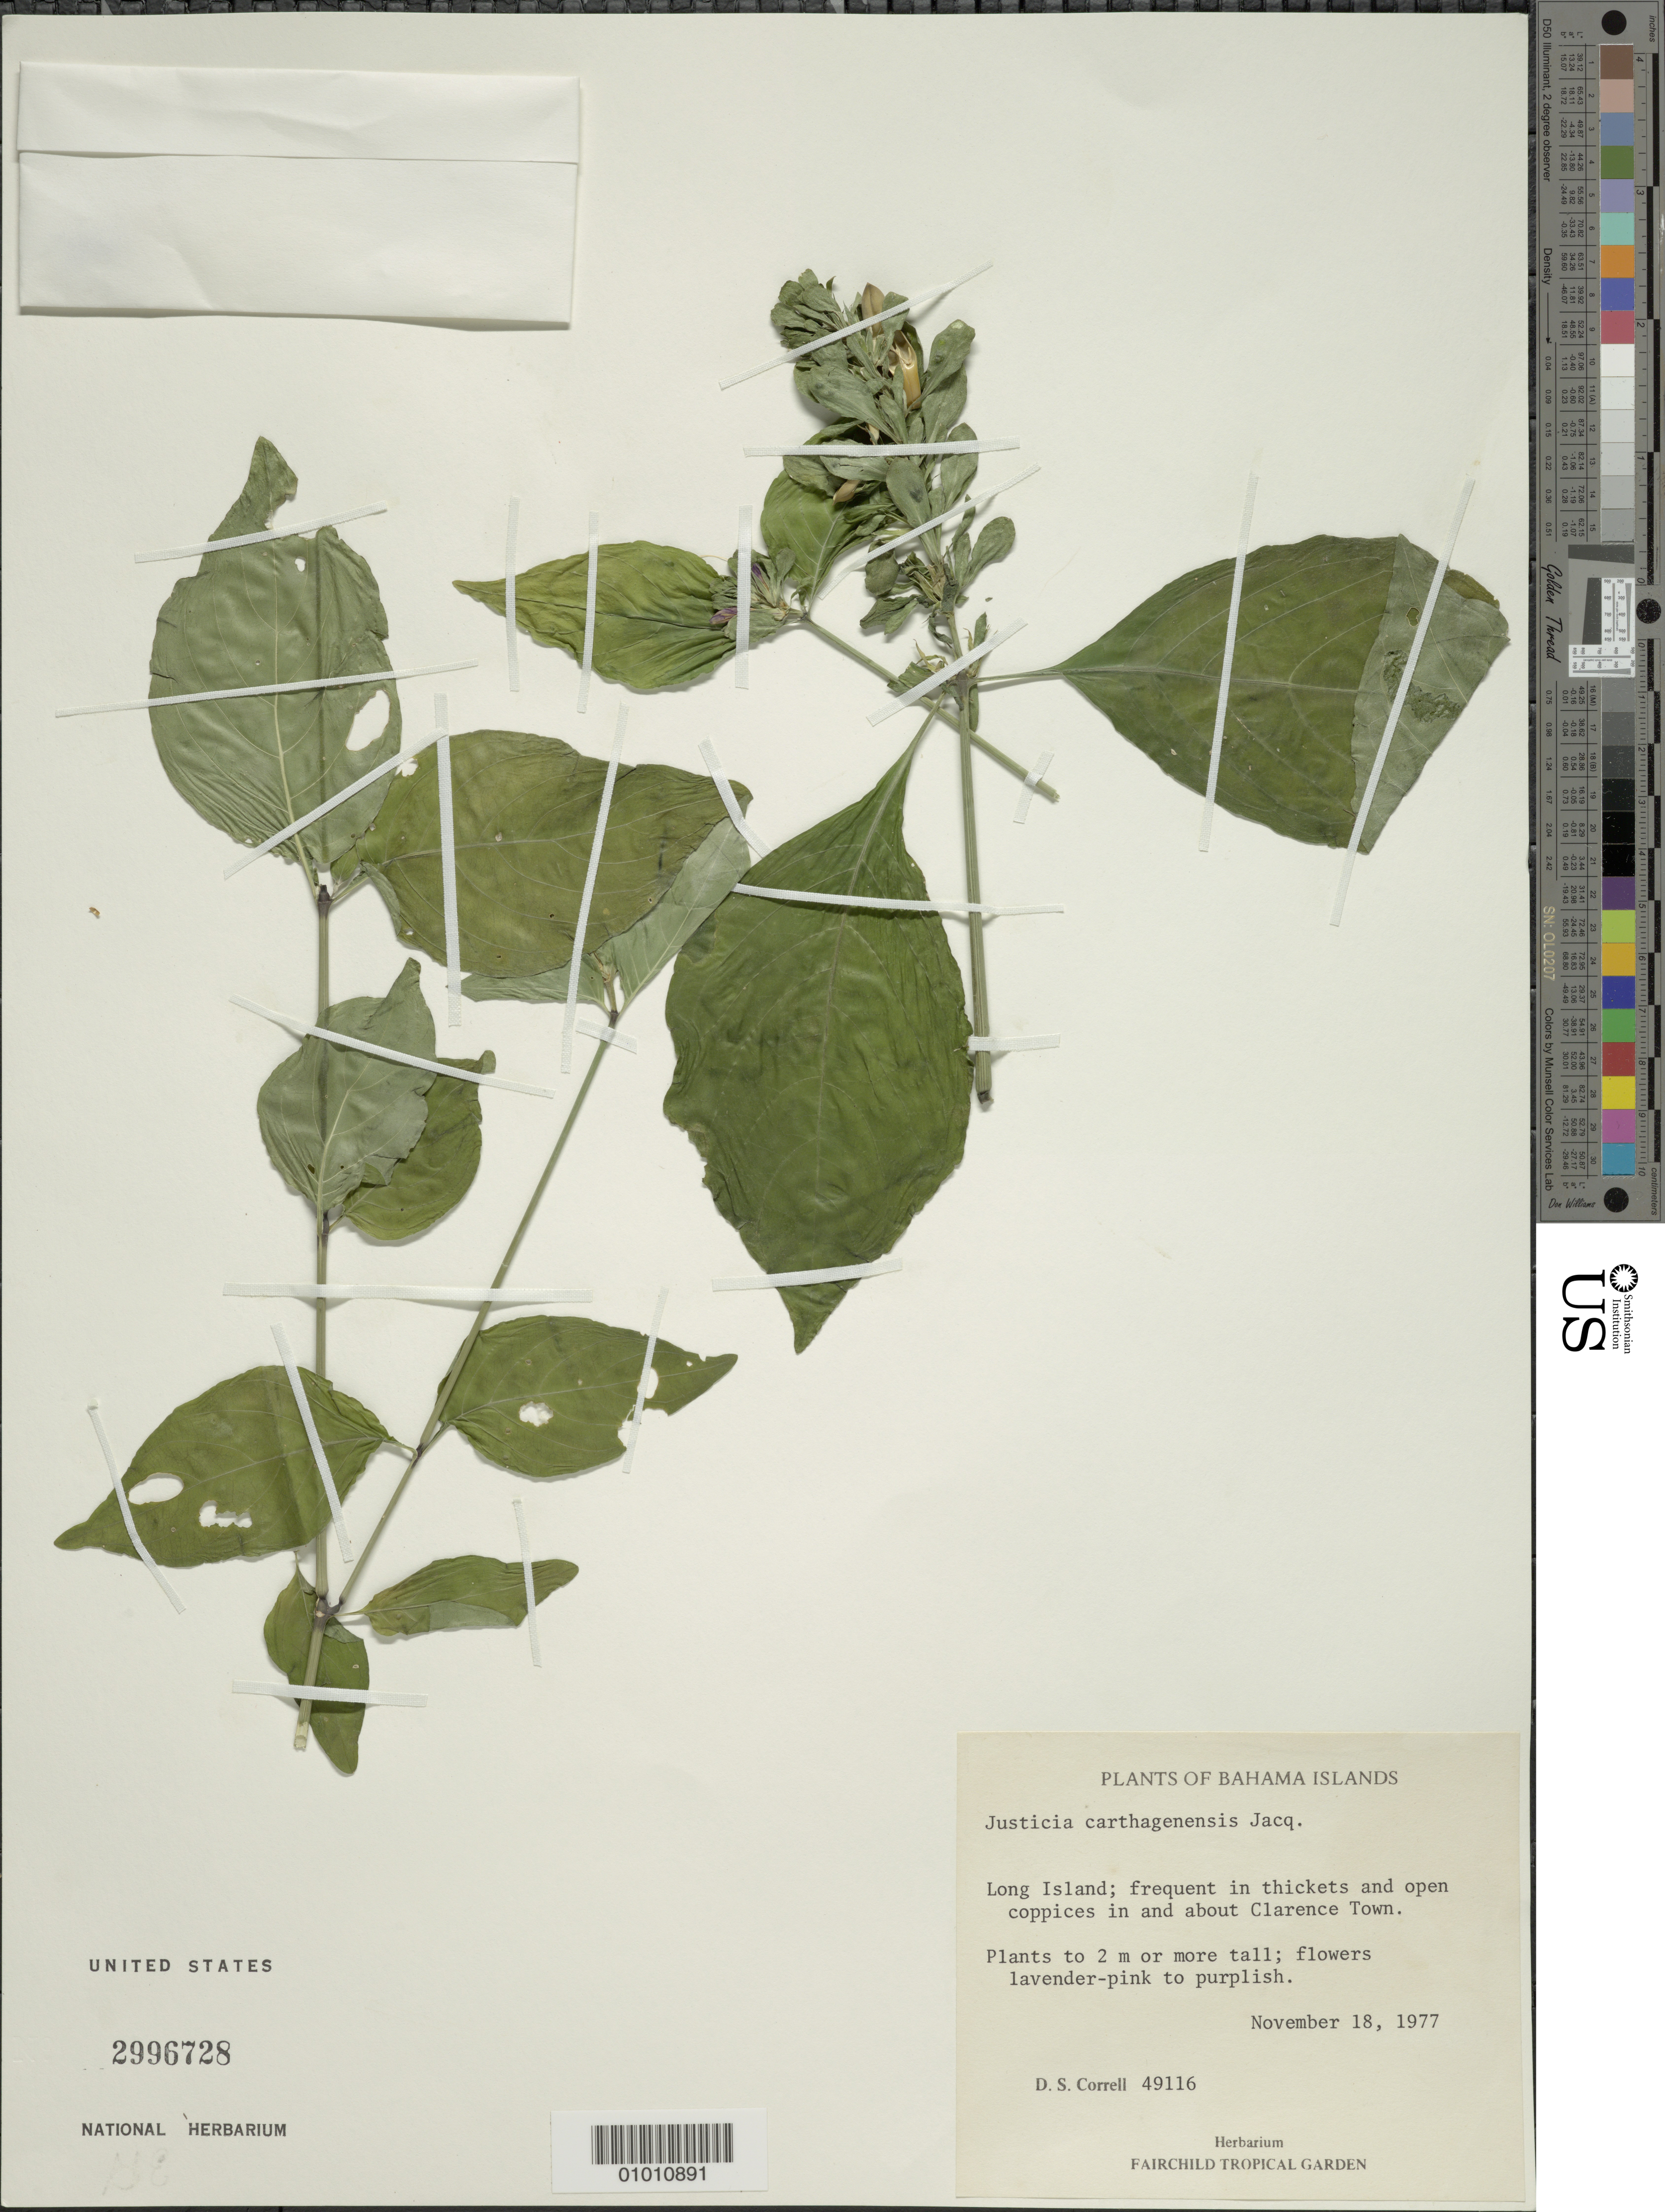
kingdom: Plantae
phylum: Tracheophyta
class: Magnoliopsida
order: Lamiales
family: Acanthaceae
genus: Justicia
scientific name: Justicia carthaginensis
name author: Jacq.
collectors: D. S. Correll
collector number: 49116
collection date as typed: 18 Nov 1977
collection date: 1977-11-18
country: Bahamas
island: Long I.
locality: In and about Clarence Town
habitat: Frequent in thickets and open coppices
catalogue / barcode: US 2996728